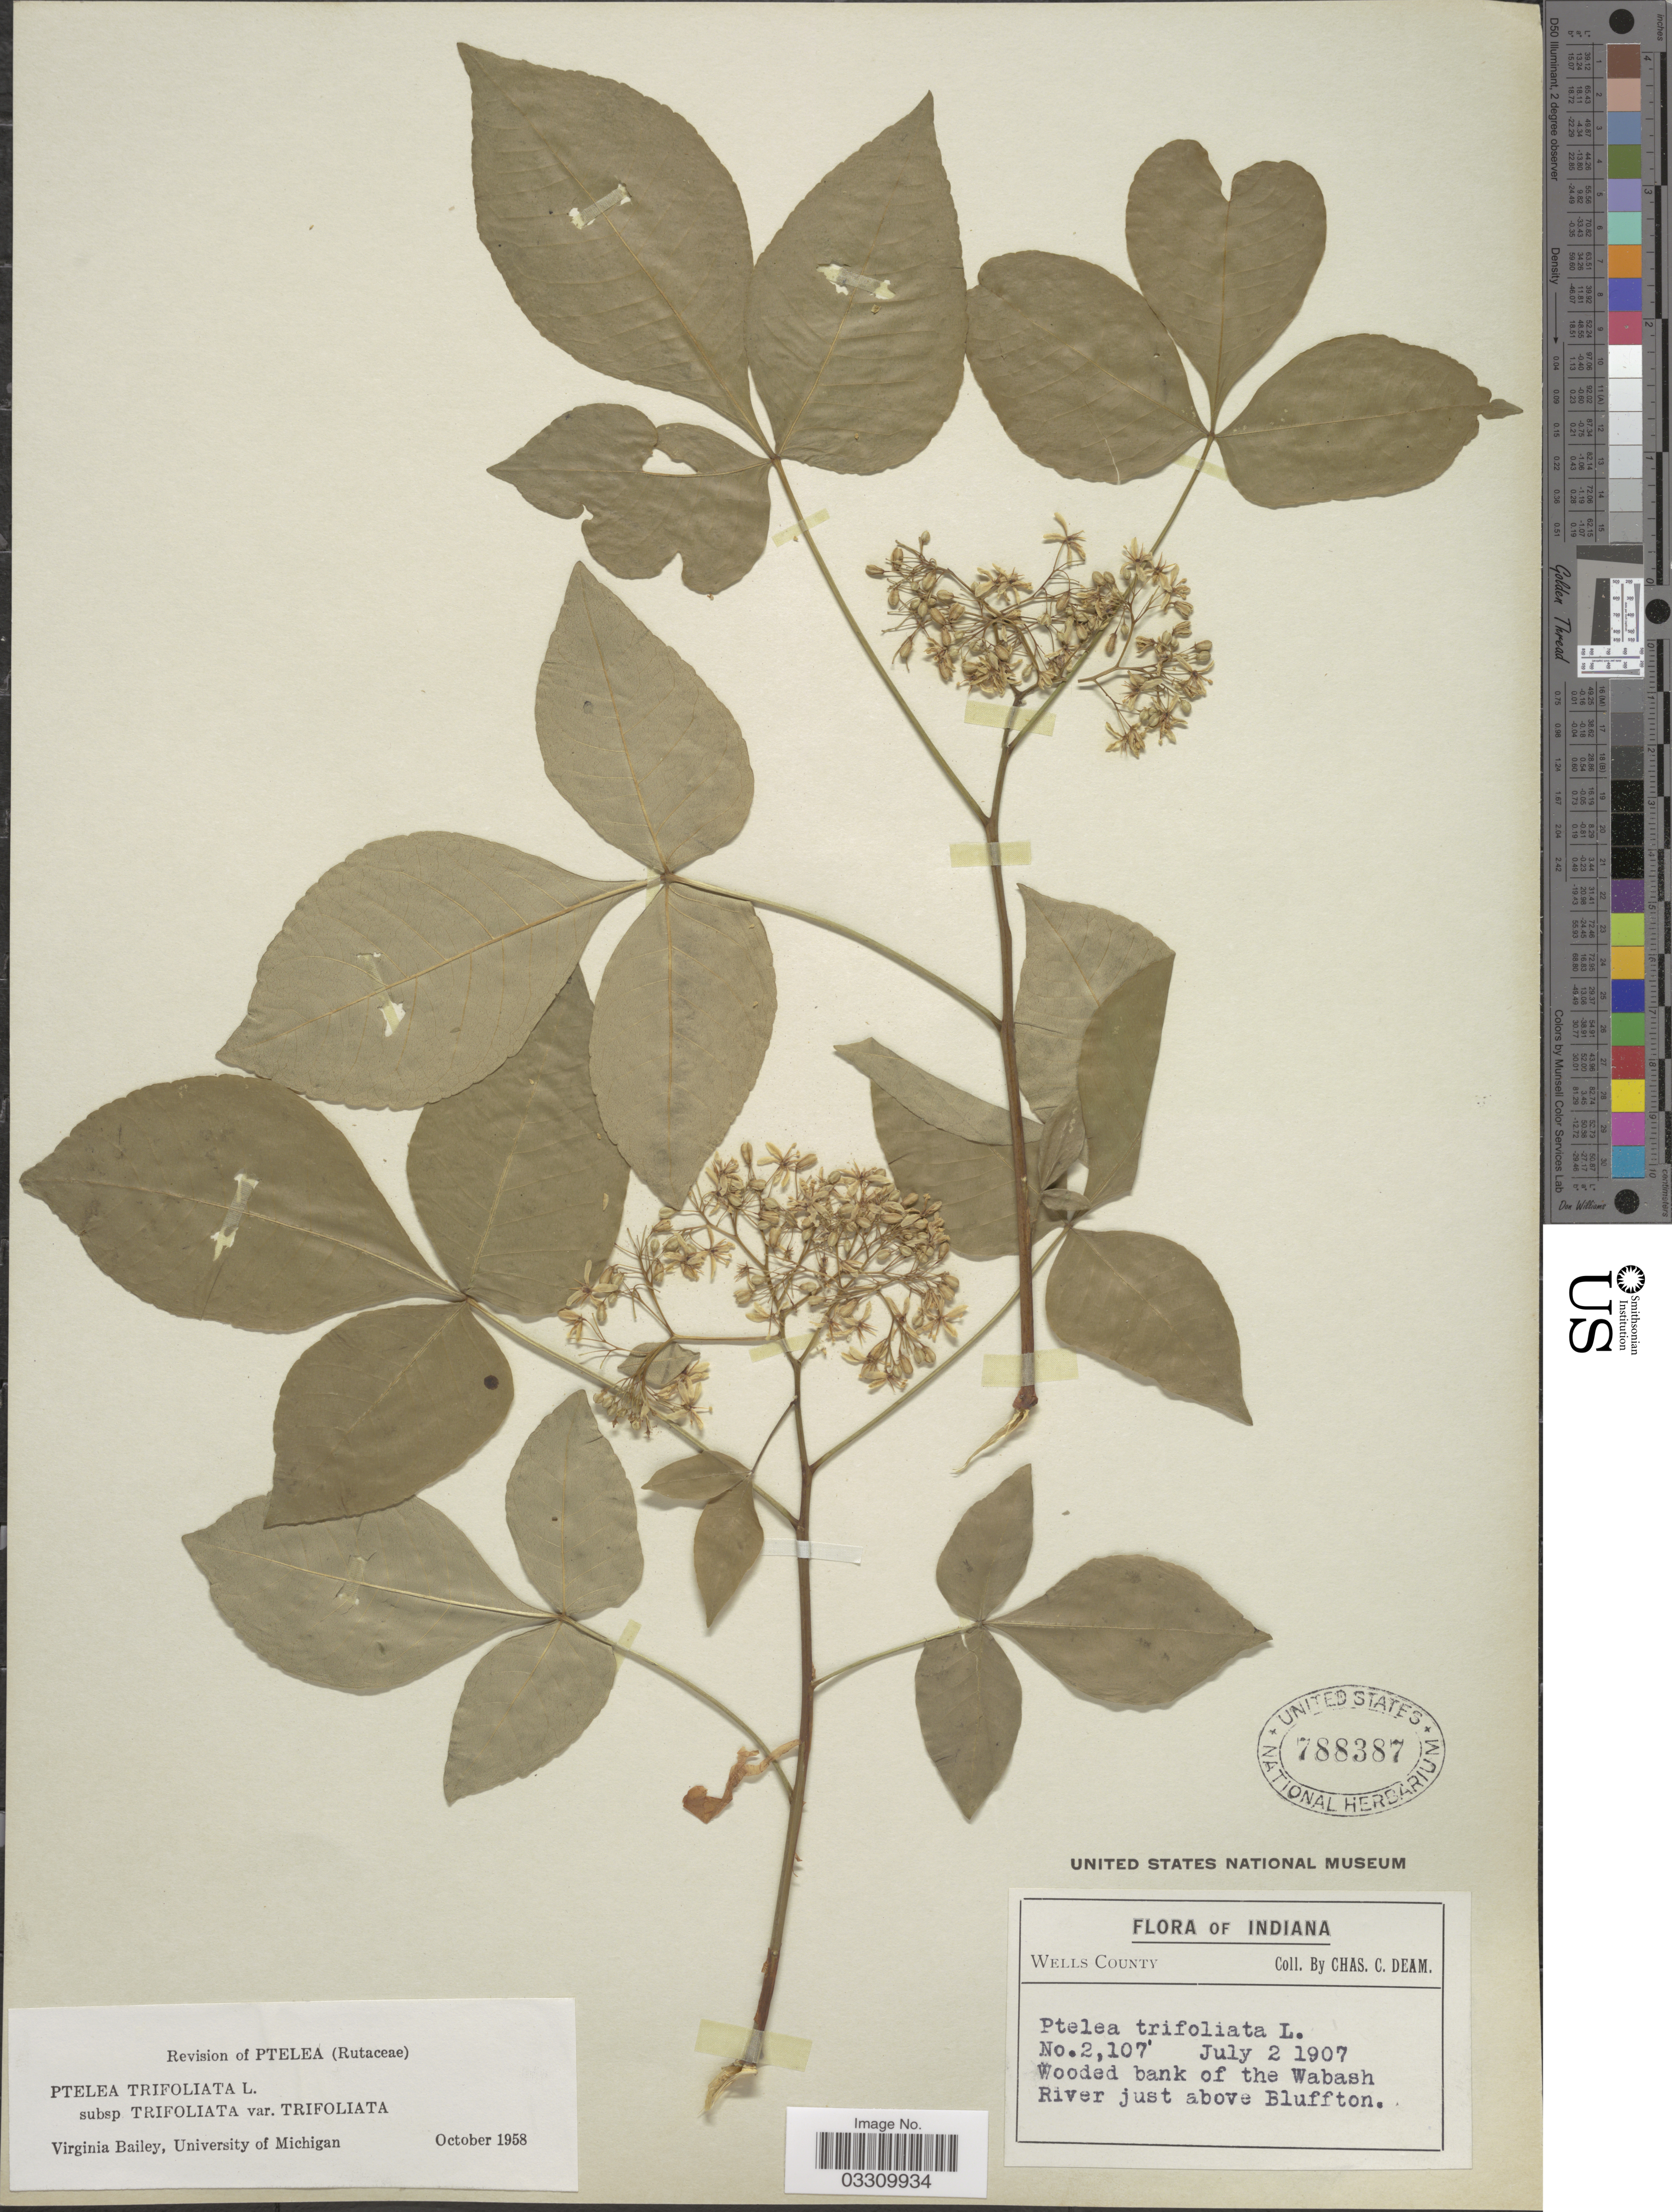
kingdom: Plantae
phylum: Tracheophyta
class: Magnoliopsida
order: Sapindales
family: Rutaceae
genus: Ptelea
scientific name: Ptelea trifoliata subsp. trifoliata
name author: L.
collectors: C. C. Deam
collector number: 2107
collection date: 1907-07-02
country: United States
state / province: Indiana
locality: Wells County. Wooded bank of the Wabash River just above Bluffton.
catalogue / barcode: US 788387